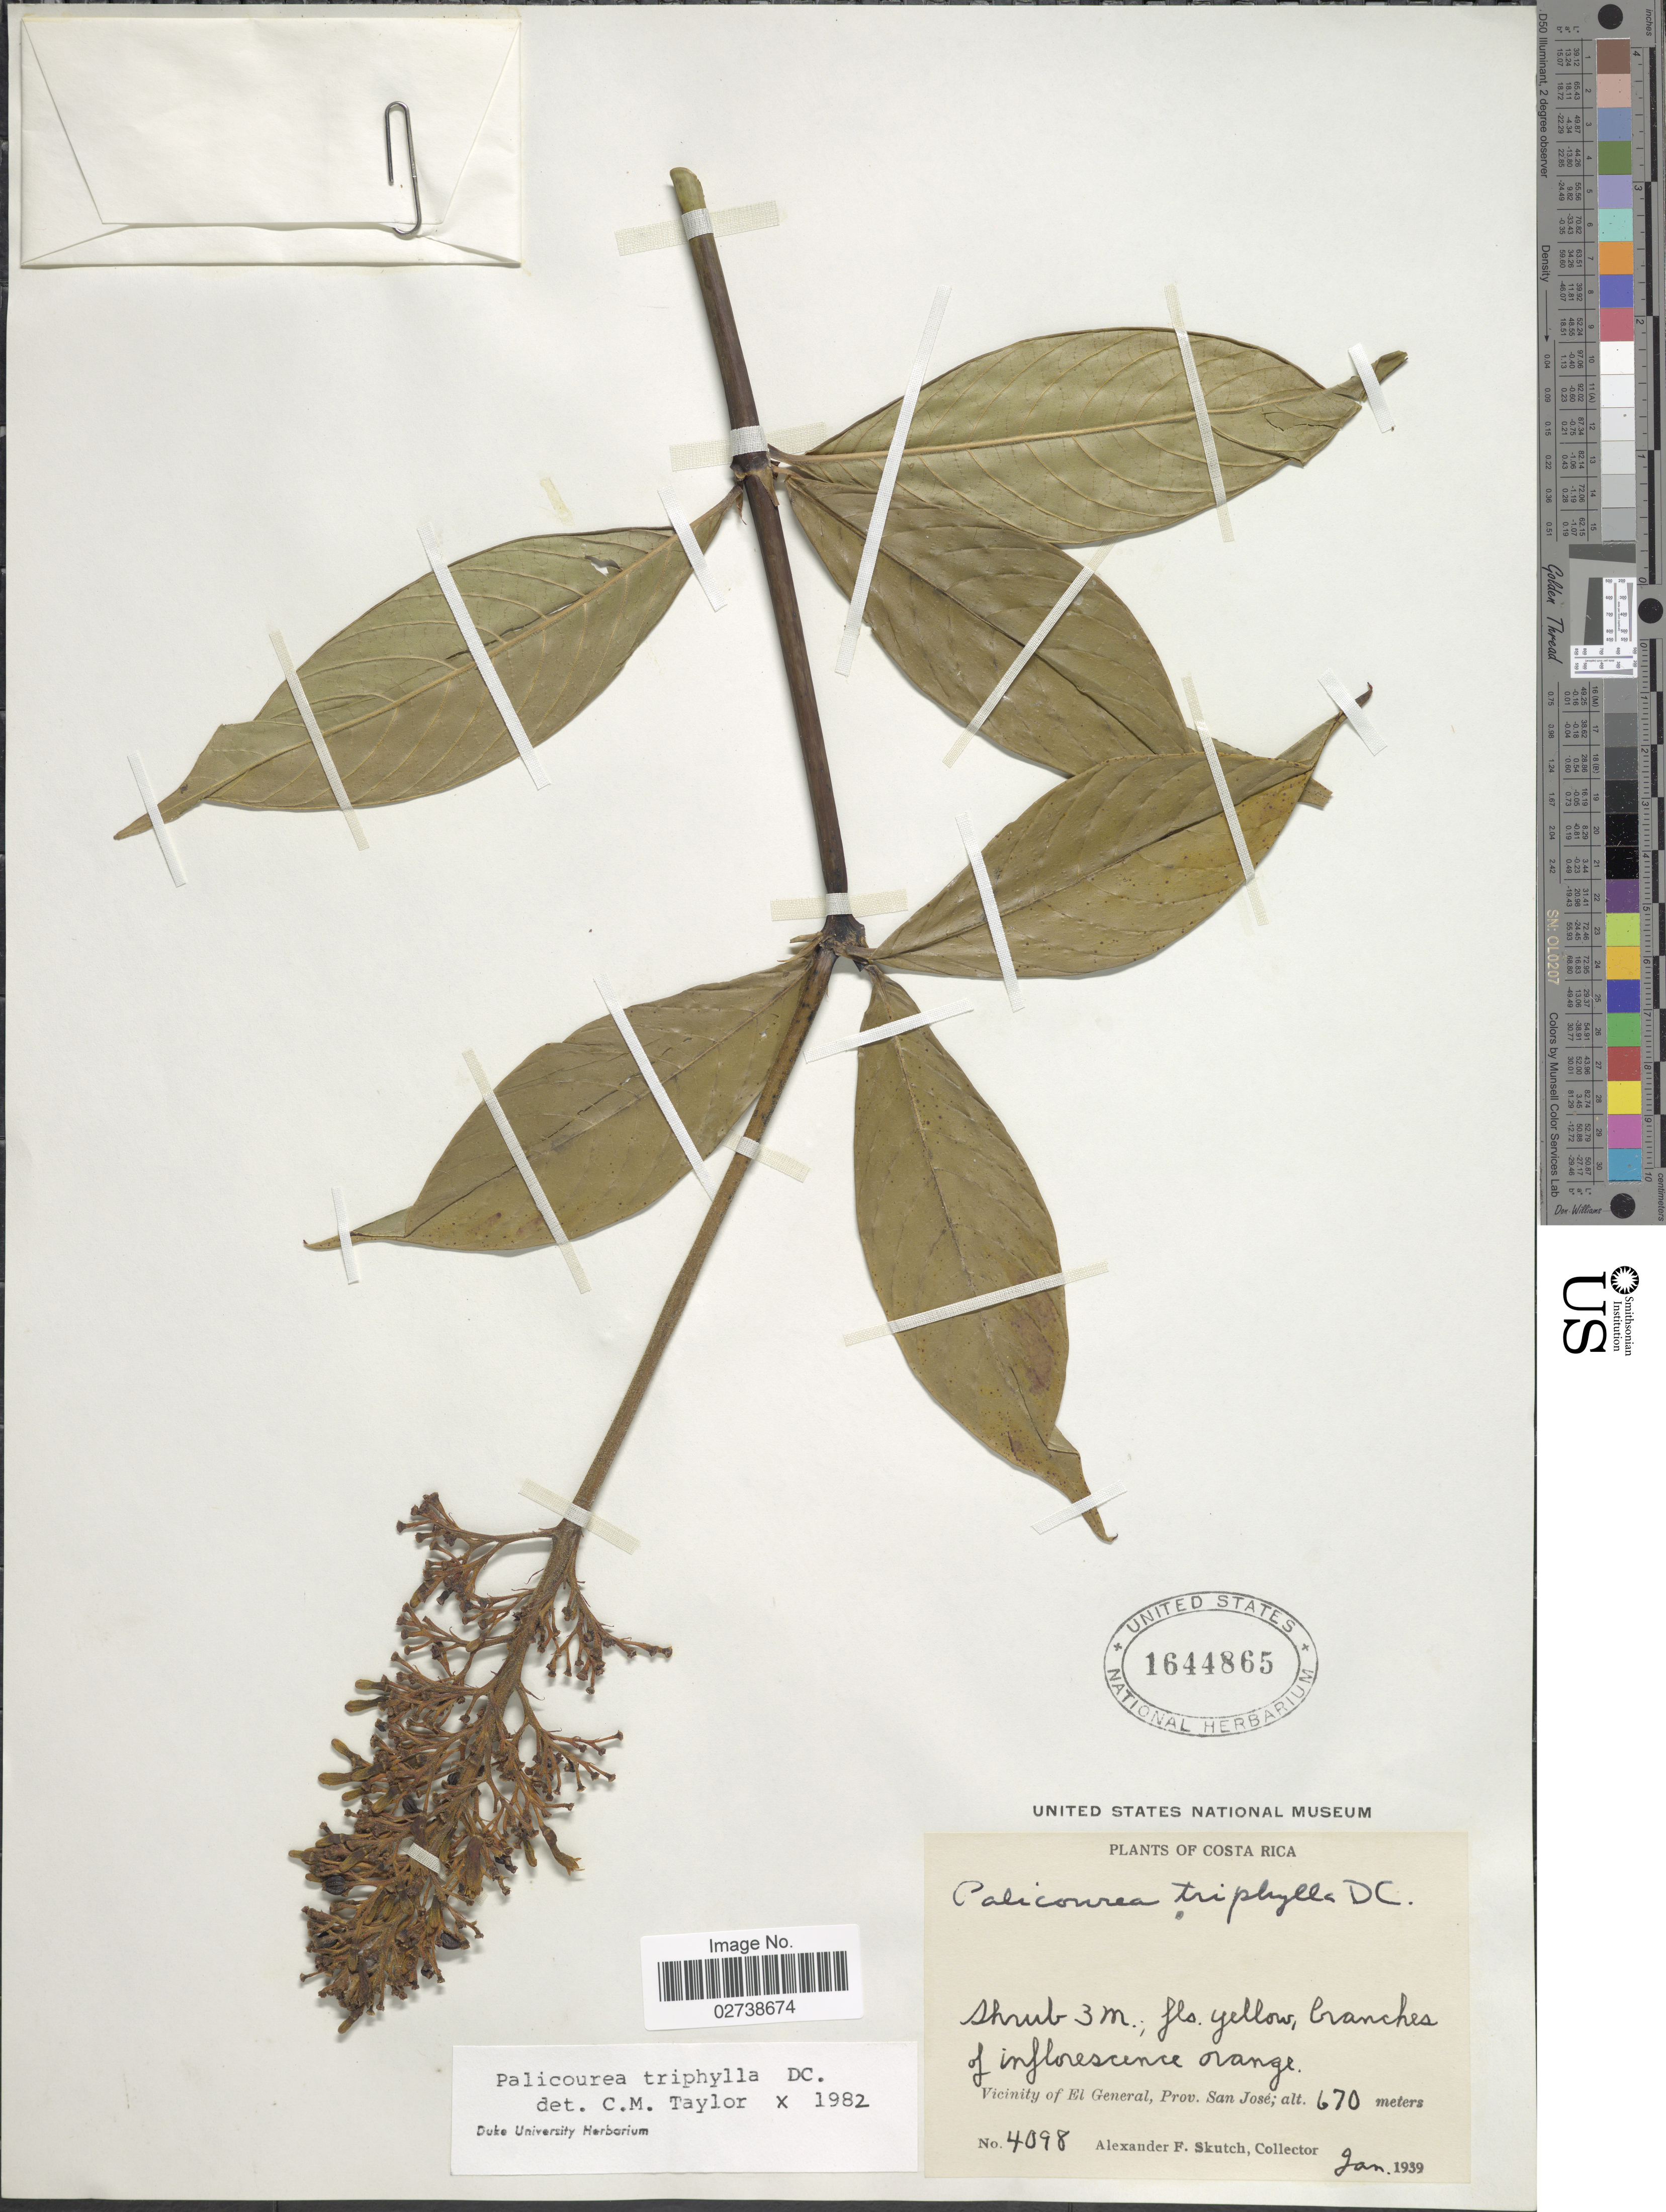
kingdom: Plantae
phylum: Tracheophyta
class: Magnoliopsida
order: Gentianales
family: Rubiaceae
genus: Palicourea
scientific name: Palicourea triphylla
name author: DC.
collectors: A. F. Skutch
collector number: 4098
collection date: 1939-01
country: Costa Rica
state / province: San José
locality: Vicinity of El General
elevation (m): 670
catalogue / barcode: US 1644865